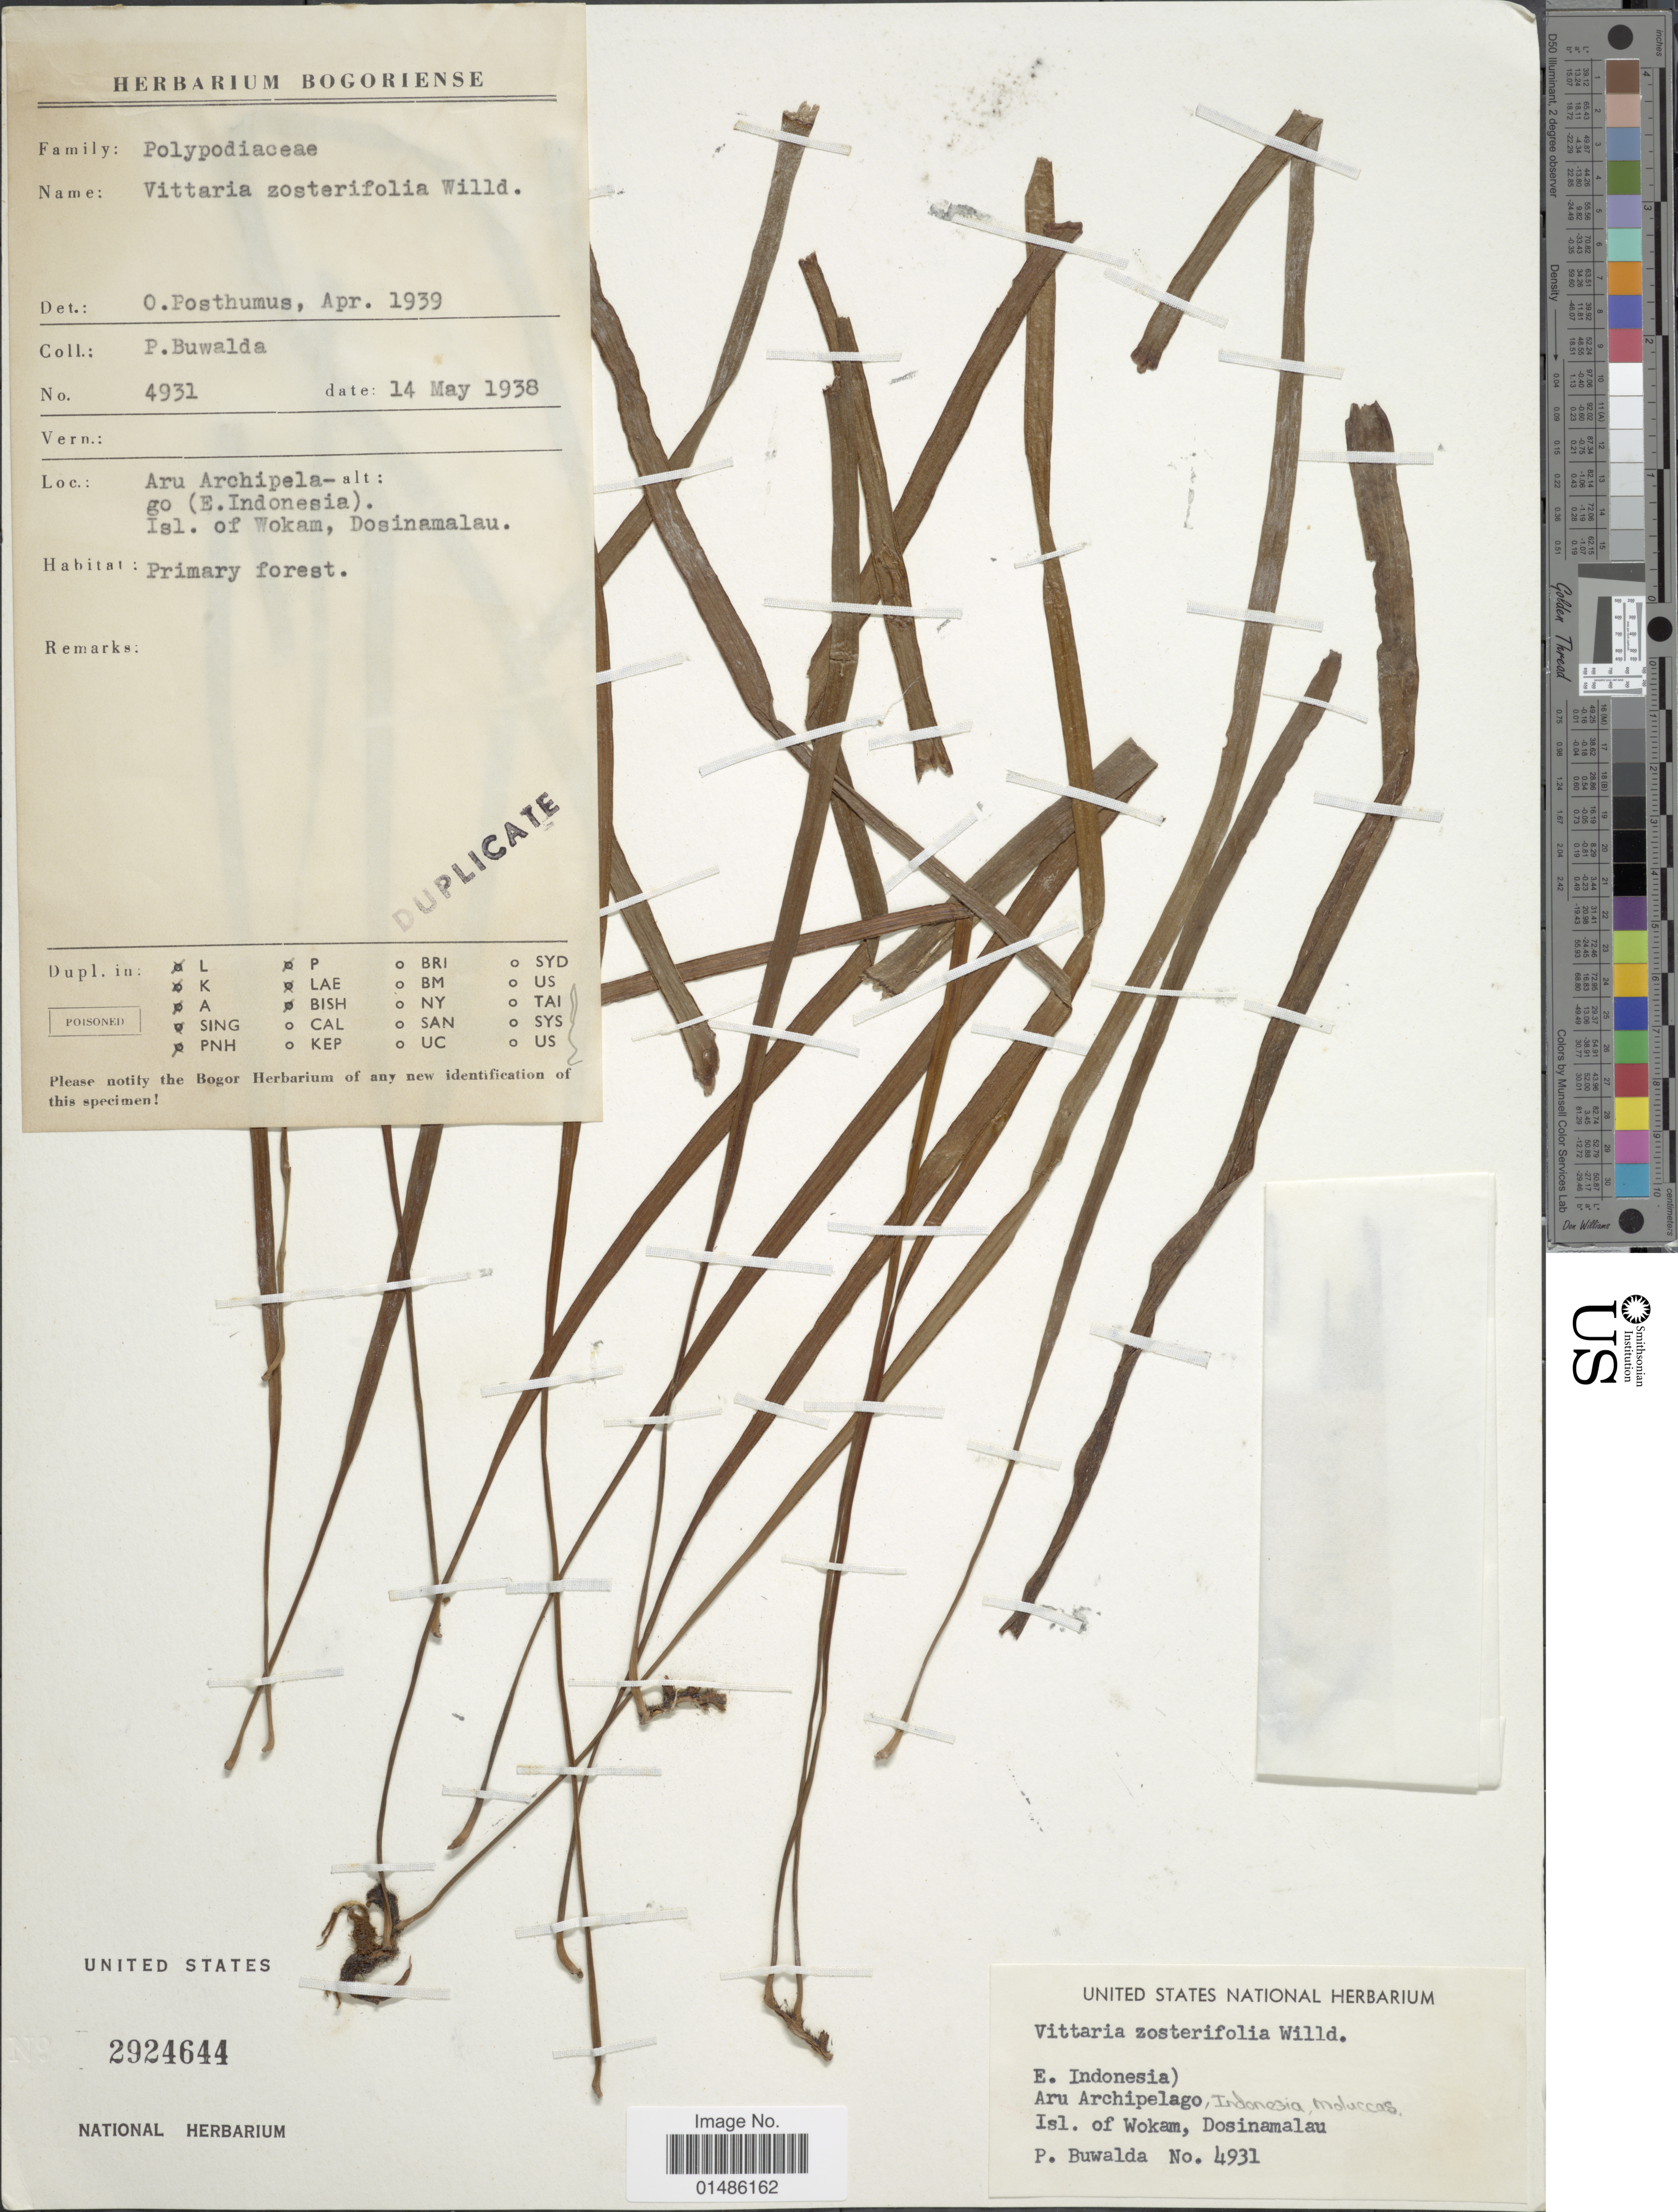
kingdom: Plantae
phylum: Tracheophyta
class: Polypodiopsida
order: Polypodiales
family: Pteridaceae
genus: Haplopteris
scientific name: Haplopteris zosterifolia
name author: (Willd.) E.H. Crane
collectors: P. Buwalda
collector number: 4931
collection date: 1938-05-14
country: Indonesia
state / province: Maluku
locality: Aru Archipela-go (E. Indonesia). Isl. of Wokam, Dosinamalau. Moluccas.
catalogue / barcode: US 2924644